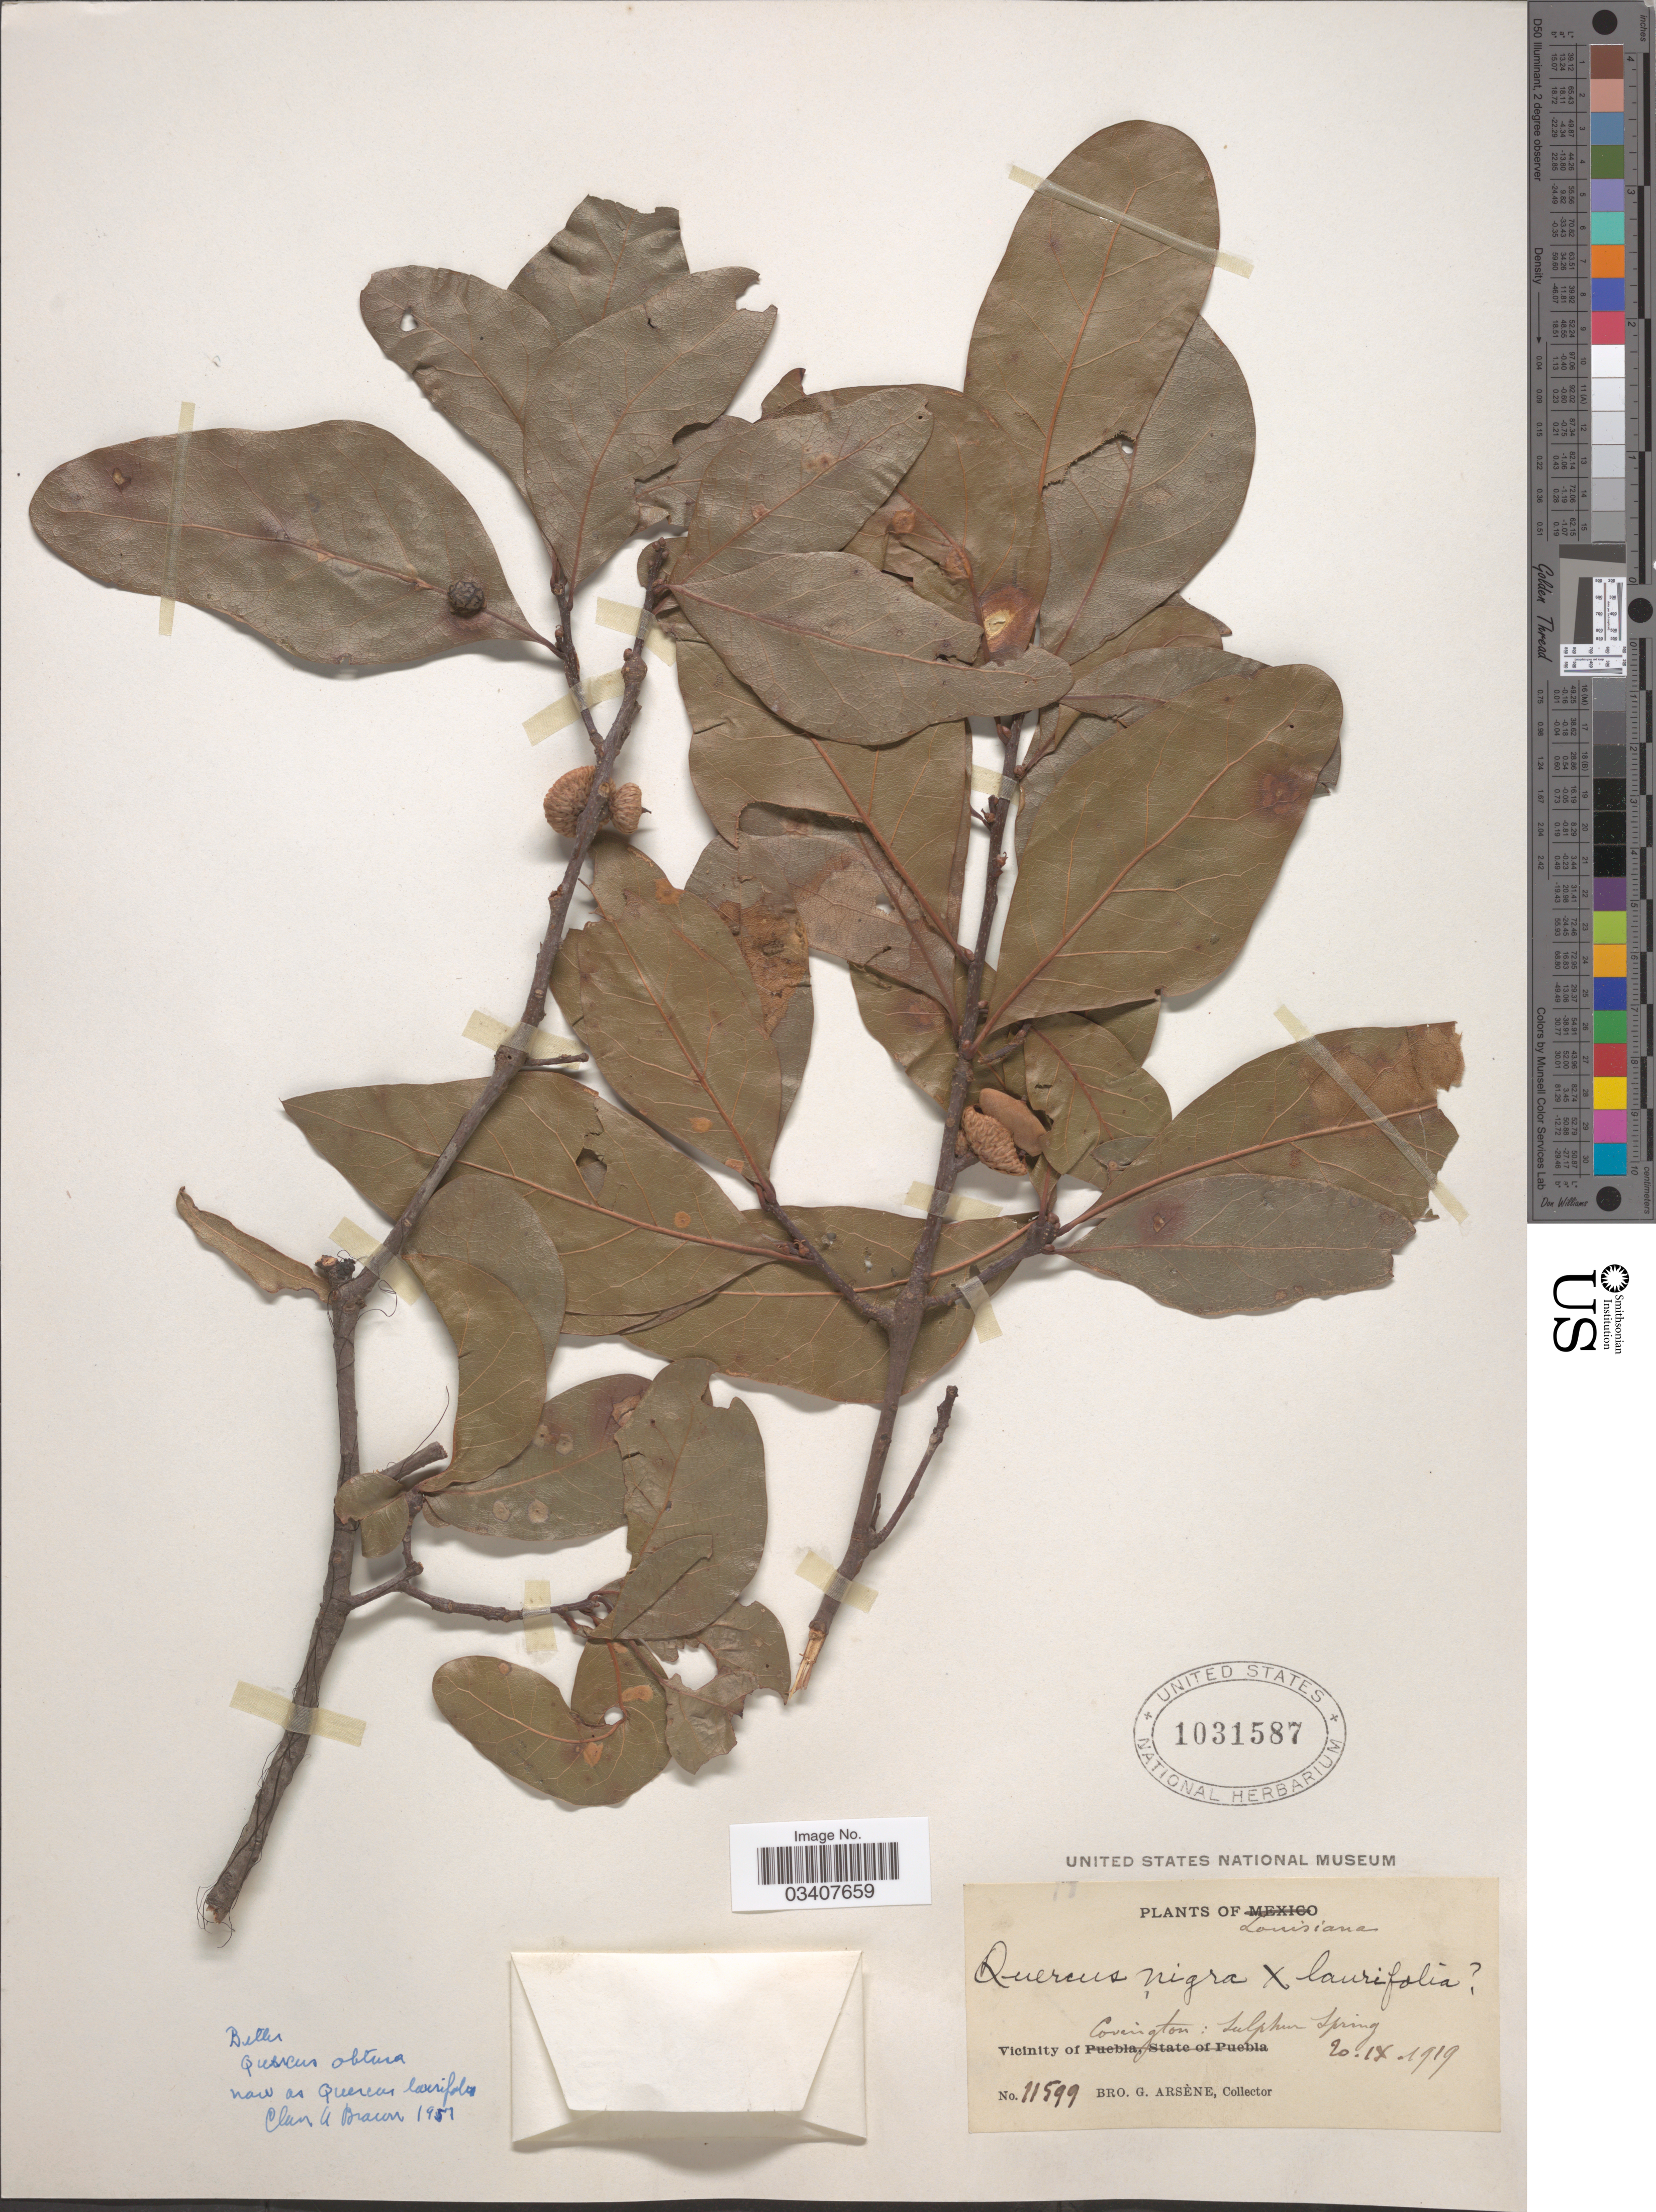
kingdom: Plantae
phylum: Tracheophyta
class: Magnoliopsida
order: Fagales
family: Fagaceae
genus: Quercus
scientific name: Quercus nigra x Q. laurifolia Michx.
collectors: Bro. G. Arsène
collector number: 11599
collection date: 1919-09-20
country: United States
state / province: Louisiana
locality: Vicinity of Covington: Sulphur Spring.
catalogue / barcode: US 1031587